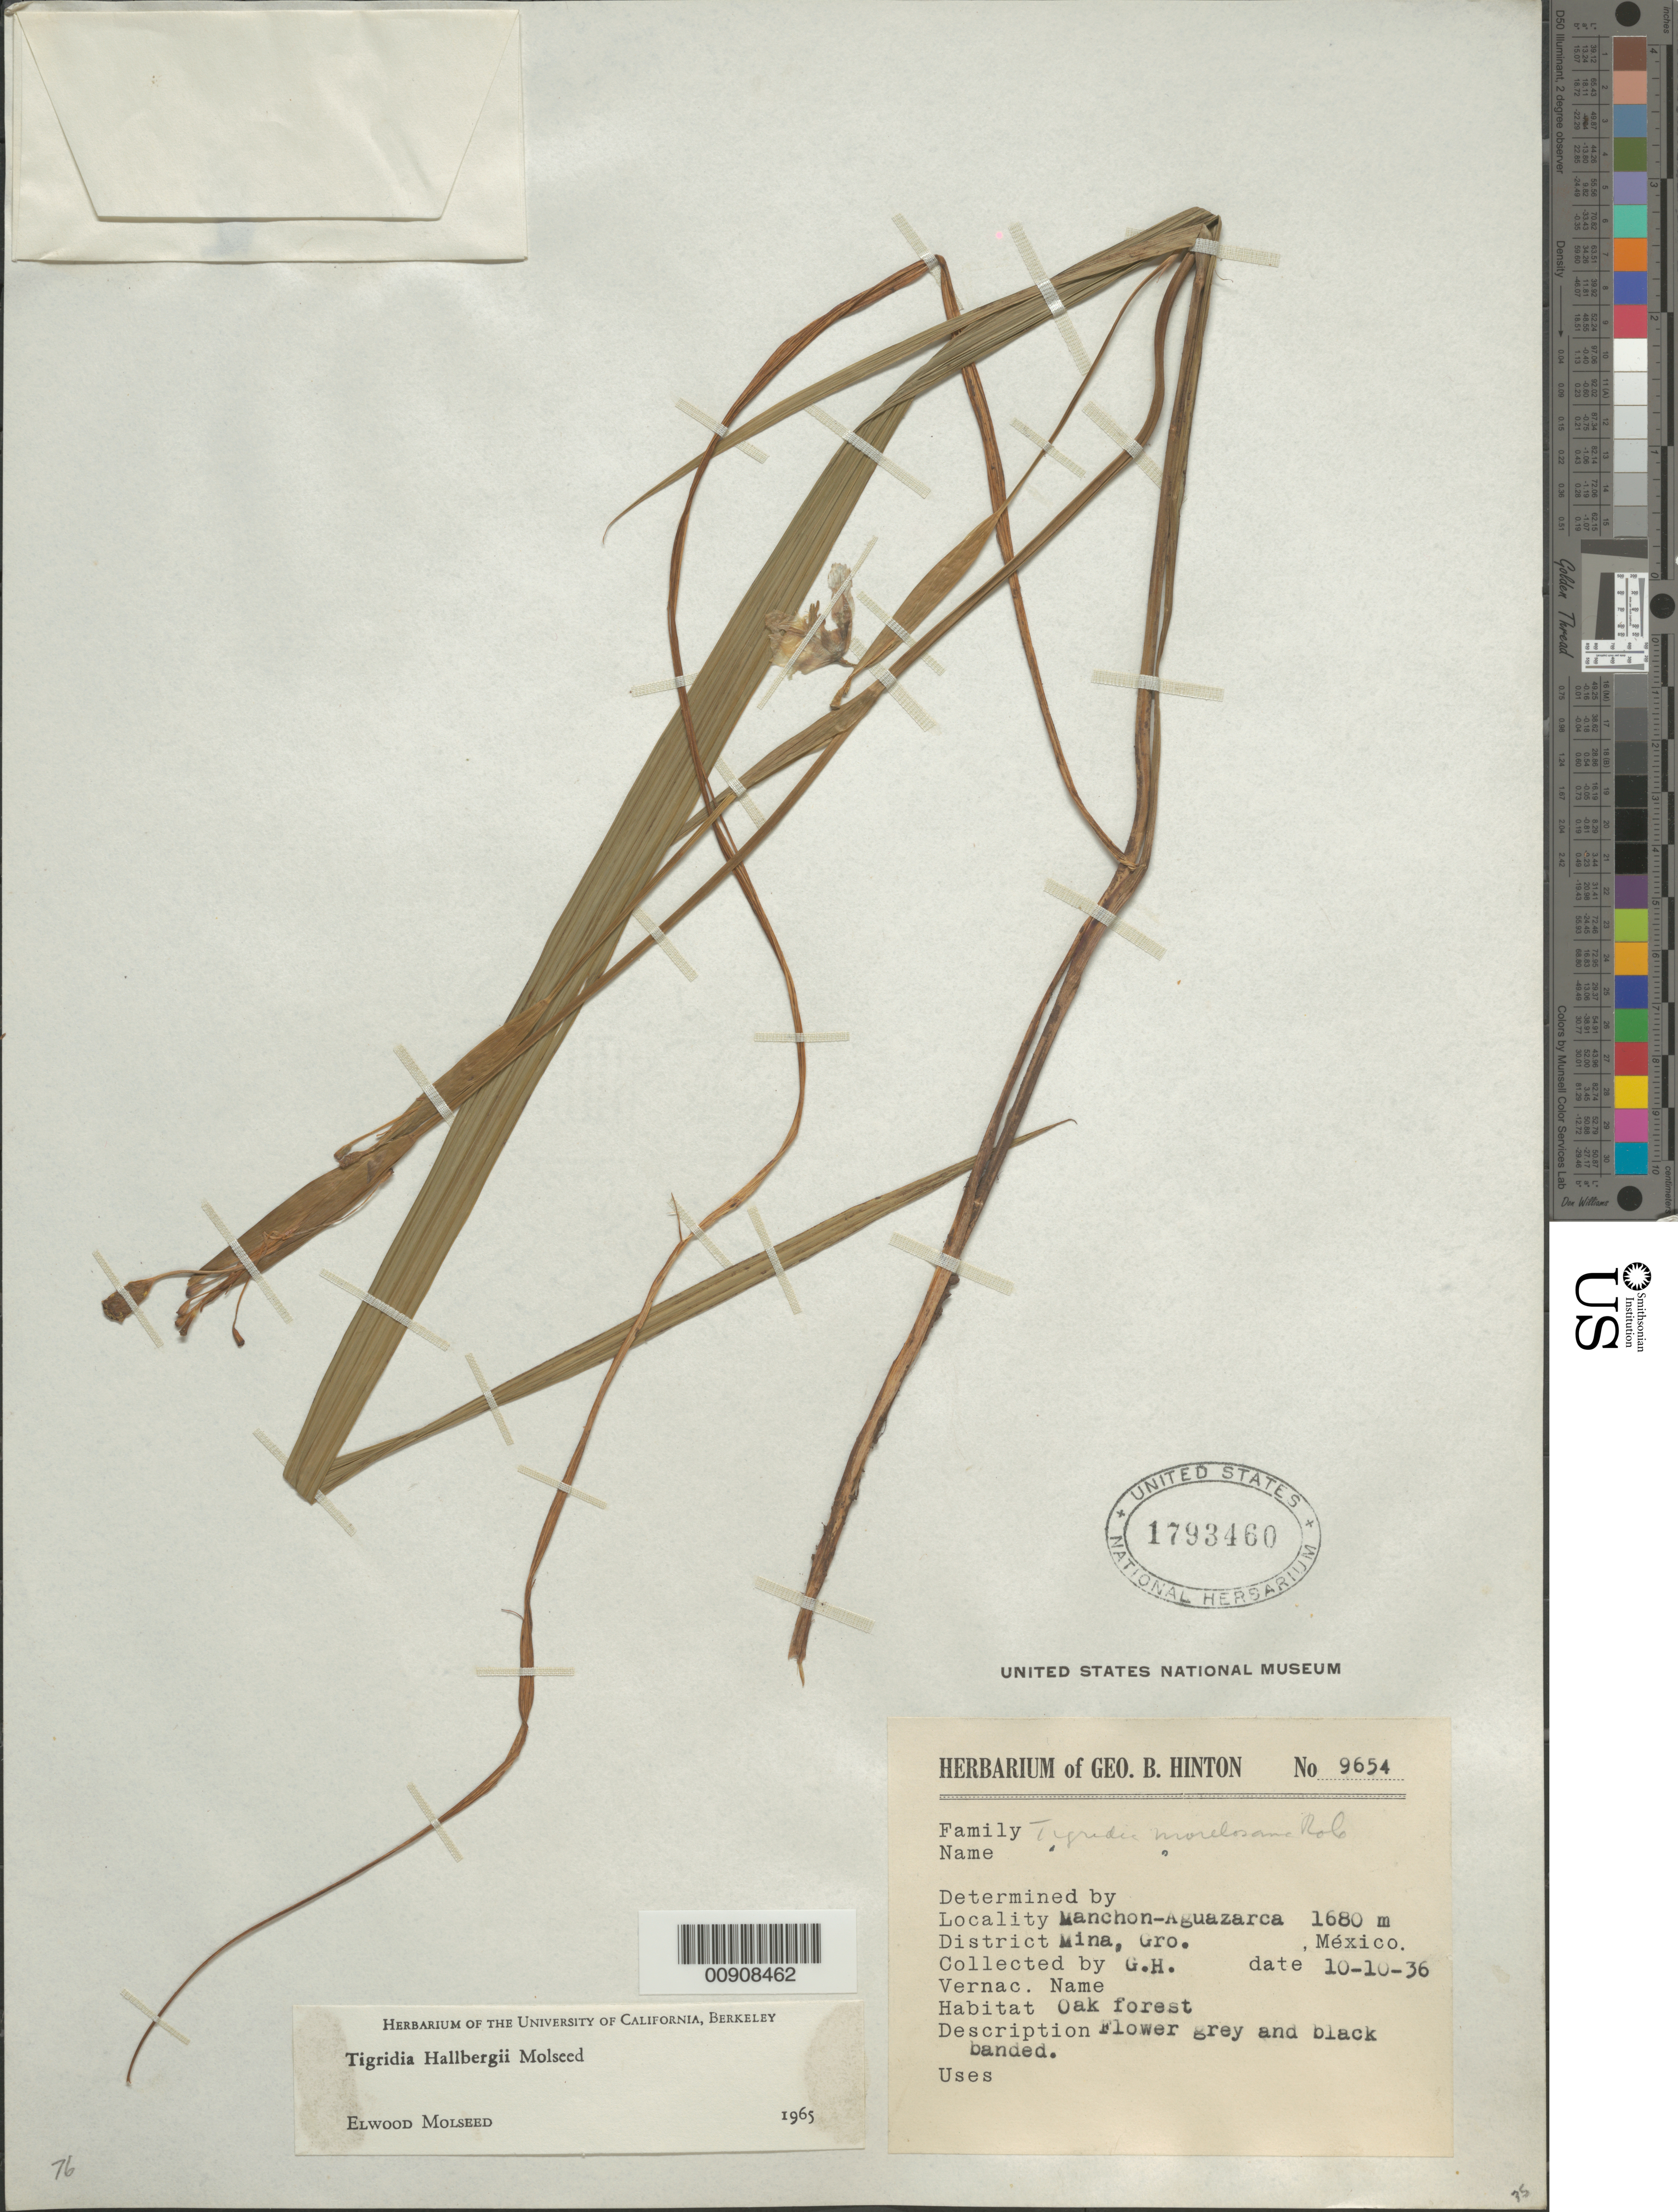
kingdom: Plantae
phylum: Tracheophyta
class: Liliopsida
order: Asparagales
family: Iridaceae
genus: Tigridia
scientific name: Tigridia hallbergii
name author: Molseed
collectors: G. B. Hinton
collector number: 9654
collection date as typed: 10 Oct 1936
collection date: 1936-10-10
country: Mexico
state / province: Guerrero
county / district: Mina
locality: Manchon - Aguazarca, District Mina, State of Guerrero.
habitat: Oak forest.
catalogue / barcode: US 1793460